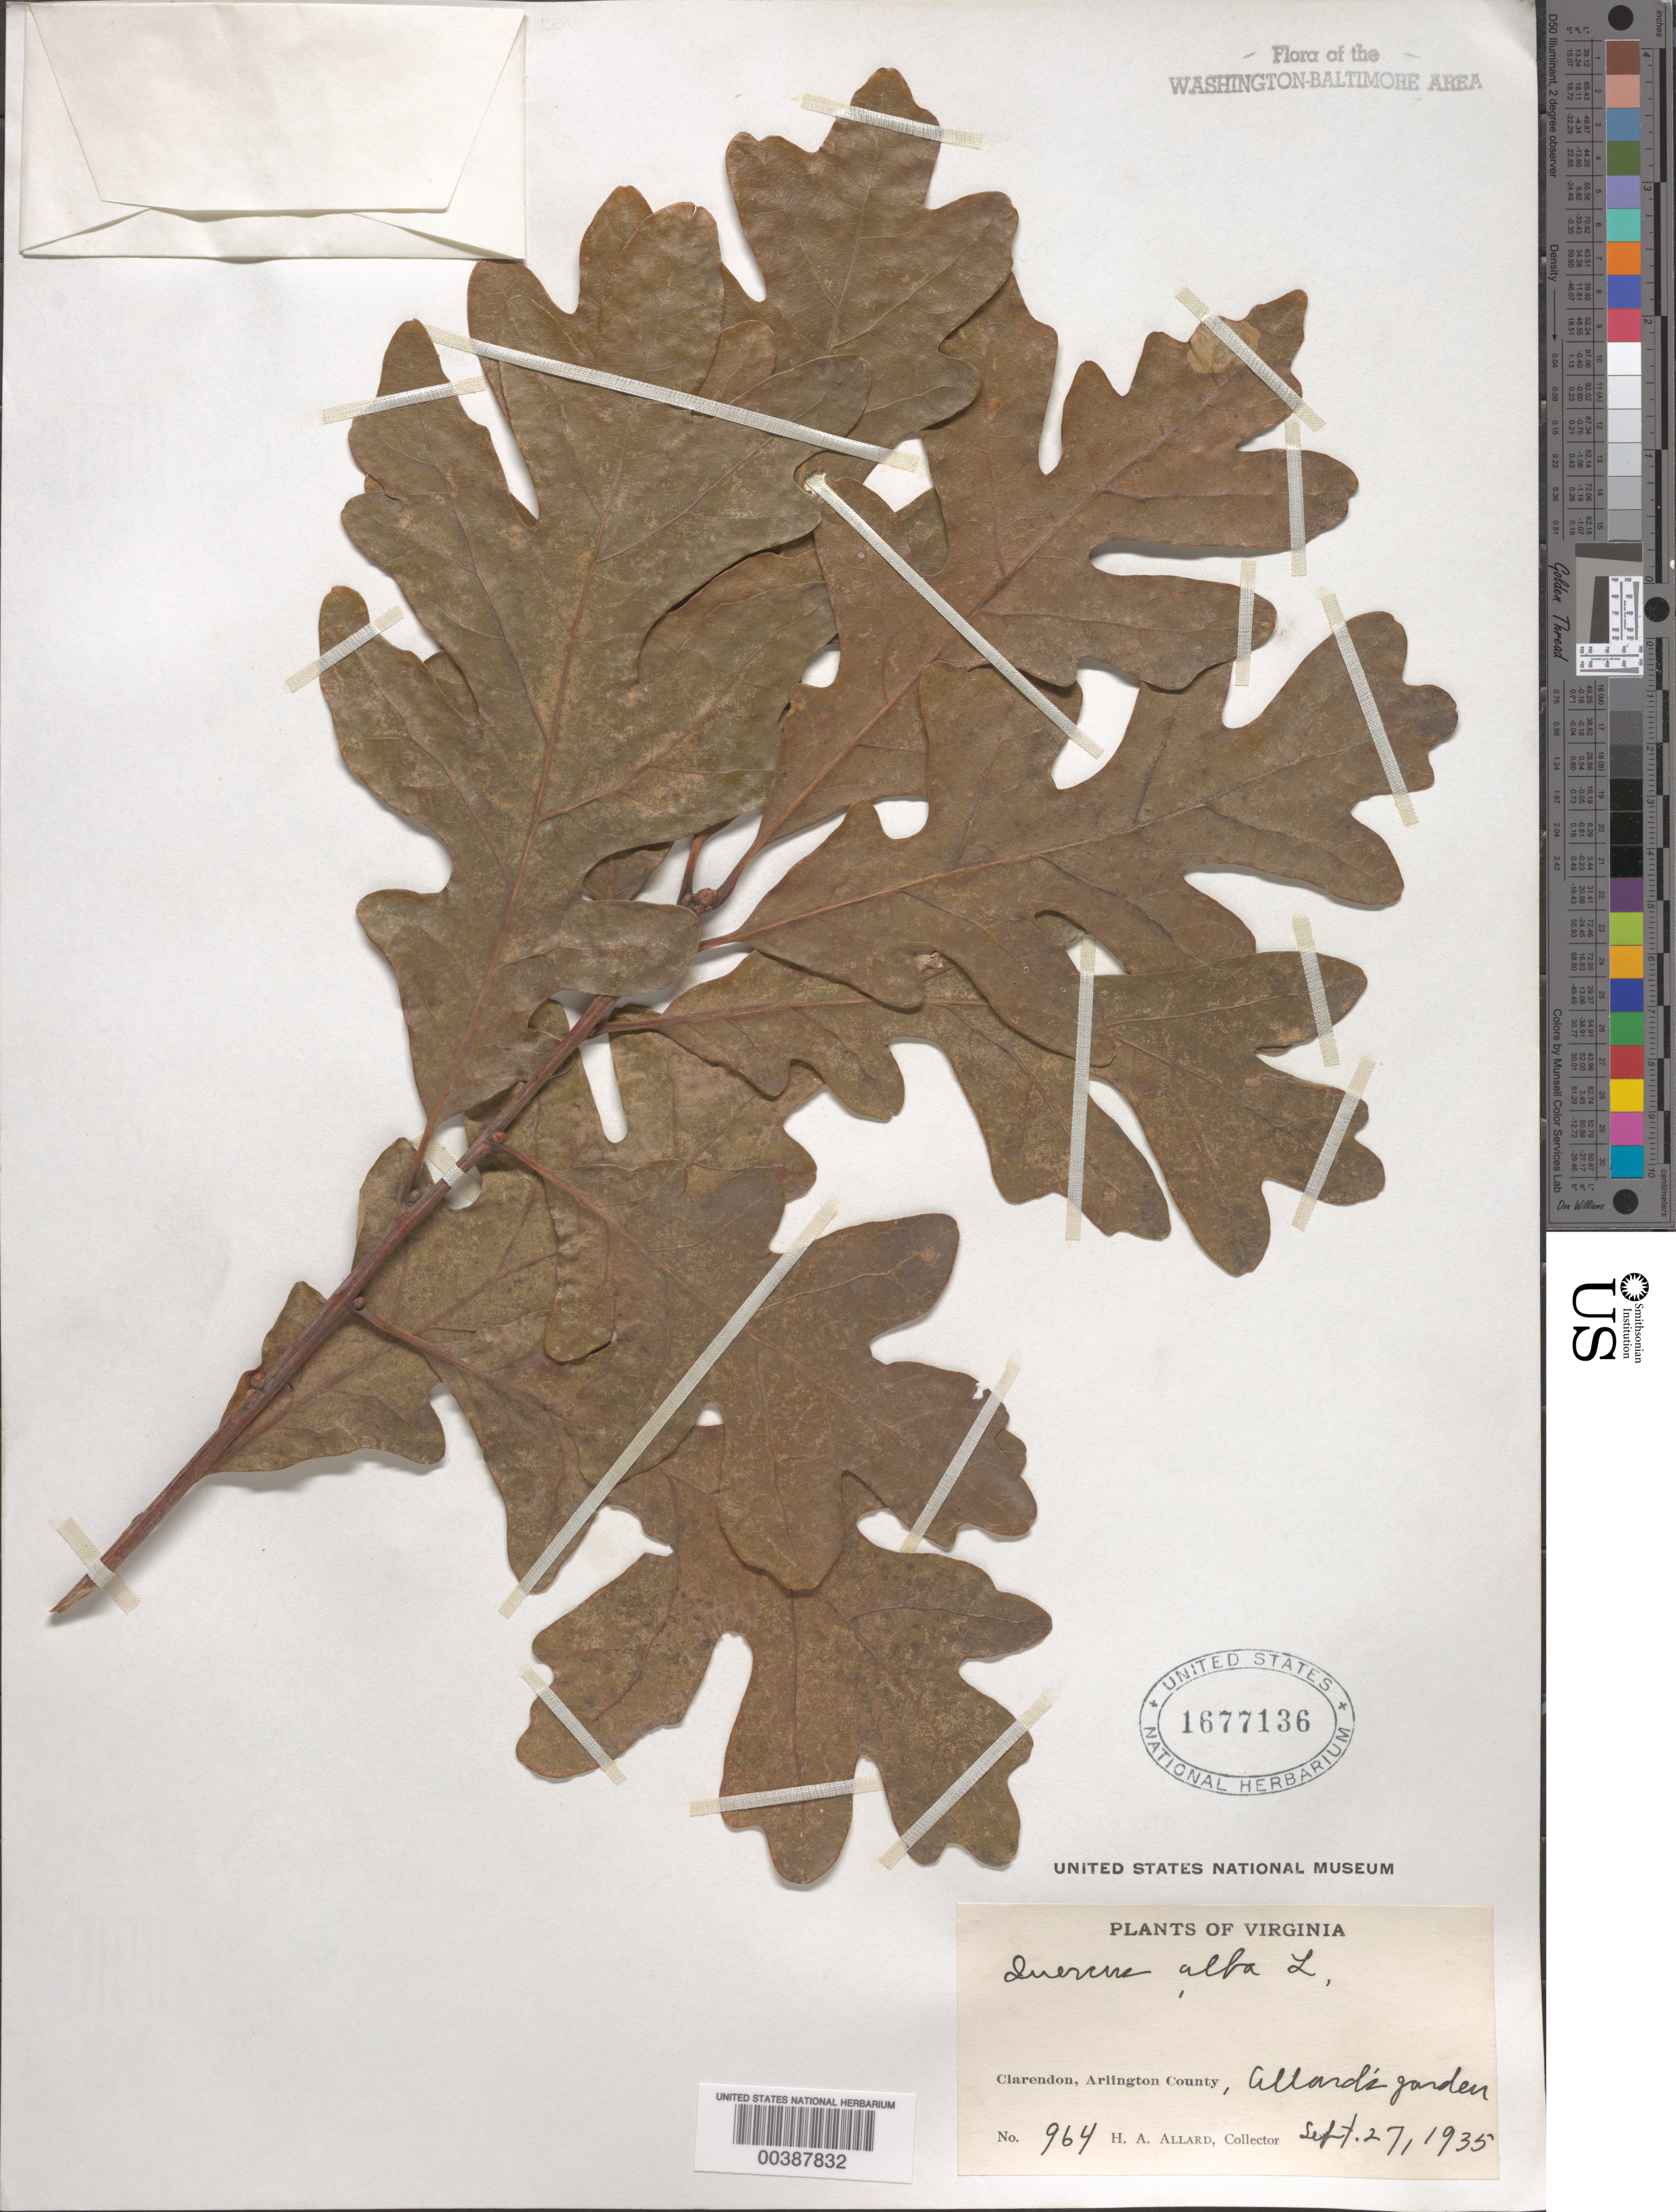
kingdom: Plantae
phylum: Tracheophyta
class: Magnoliopsida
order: Fagales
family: Fagaceae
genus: Quercus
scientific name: Quercus alba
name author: L.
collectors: H. A. Allard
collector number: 464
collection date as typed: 27 Sep 1935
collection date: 1935-09-27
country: United States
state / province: Virginia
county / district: Arlington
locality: Allards Yard, Clarendon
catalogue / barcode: US 1677136